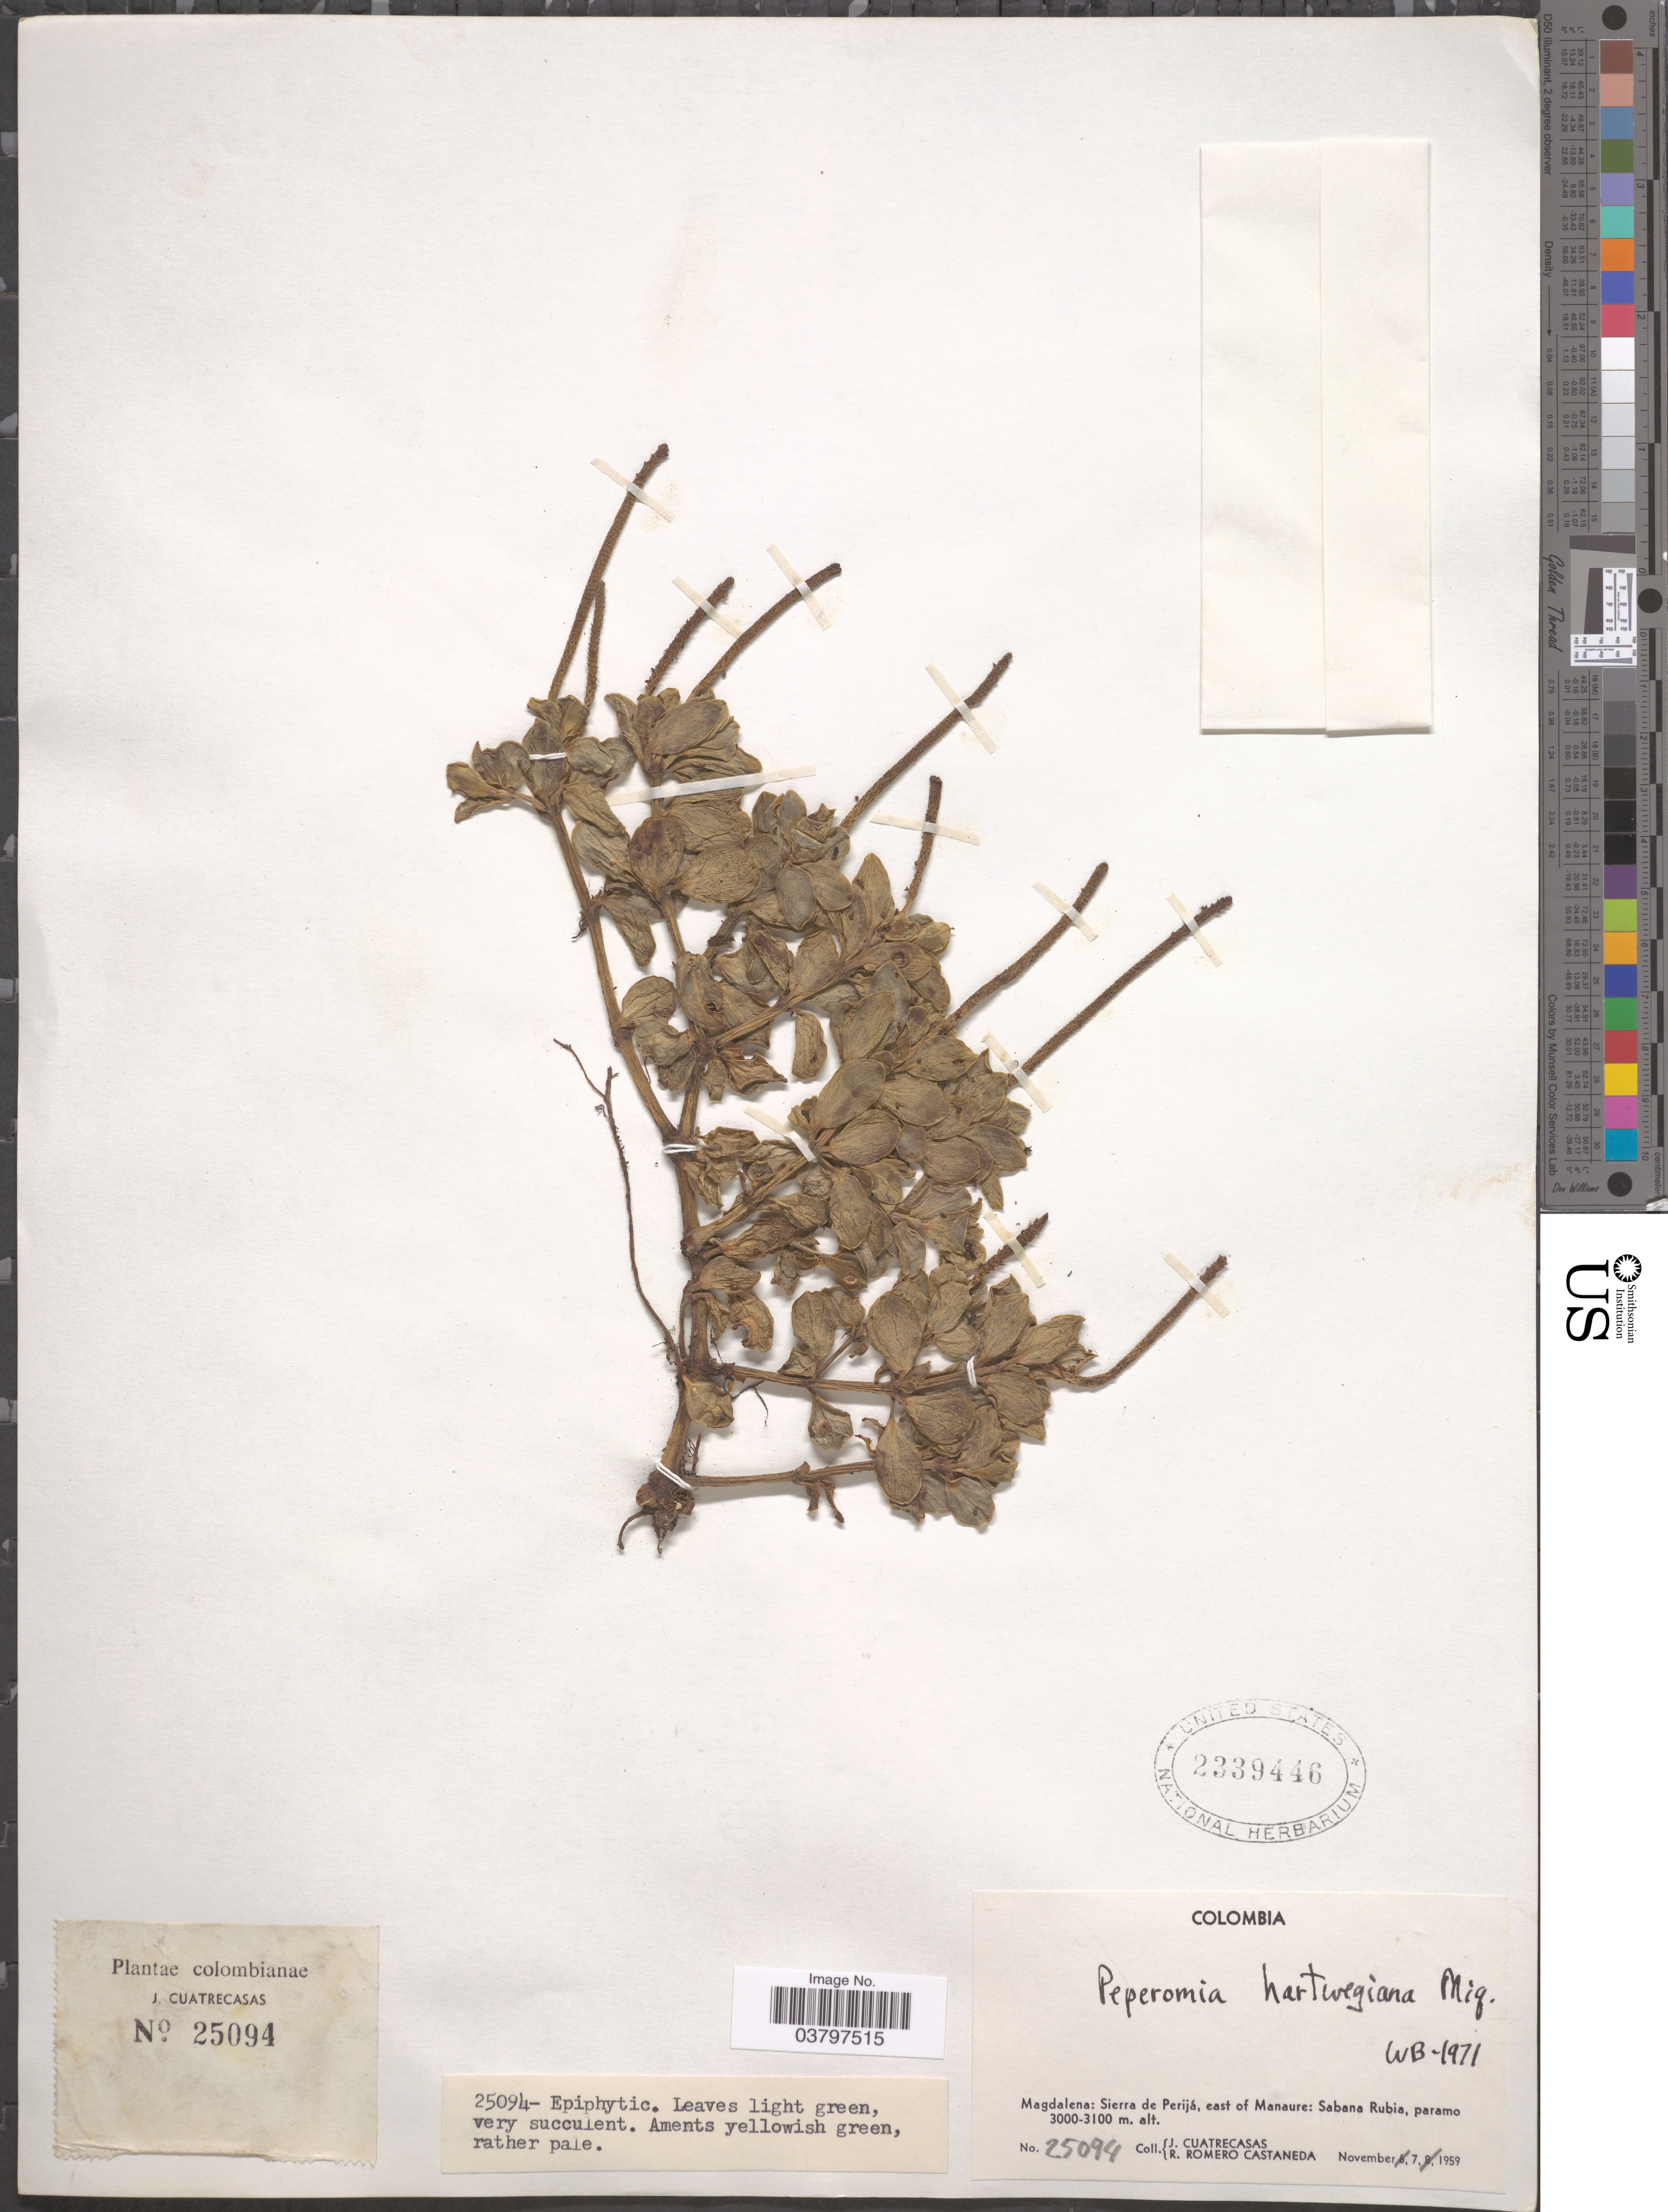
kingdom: Plantae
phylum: Tracheophyta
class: Magnoliopsida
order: Piperales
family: Piperaceae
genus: Peperomia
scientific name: Peperomia hartwegiana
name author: Miq.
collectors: J. Cuatrecasas & R. Romero Castañeda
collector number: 25094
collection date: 1959-11-07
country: Colombia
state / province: Magdalena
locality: Sierra de Perijá, east of Manaure: Sabana Rubia, paramo.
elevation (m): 3000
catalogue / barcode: US 2339446